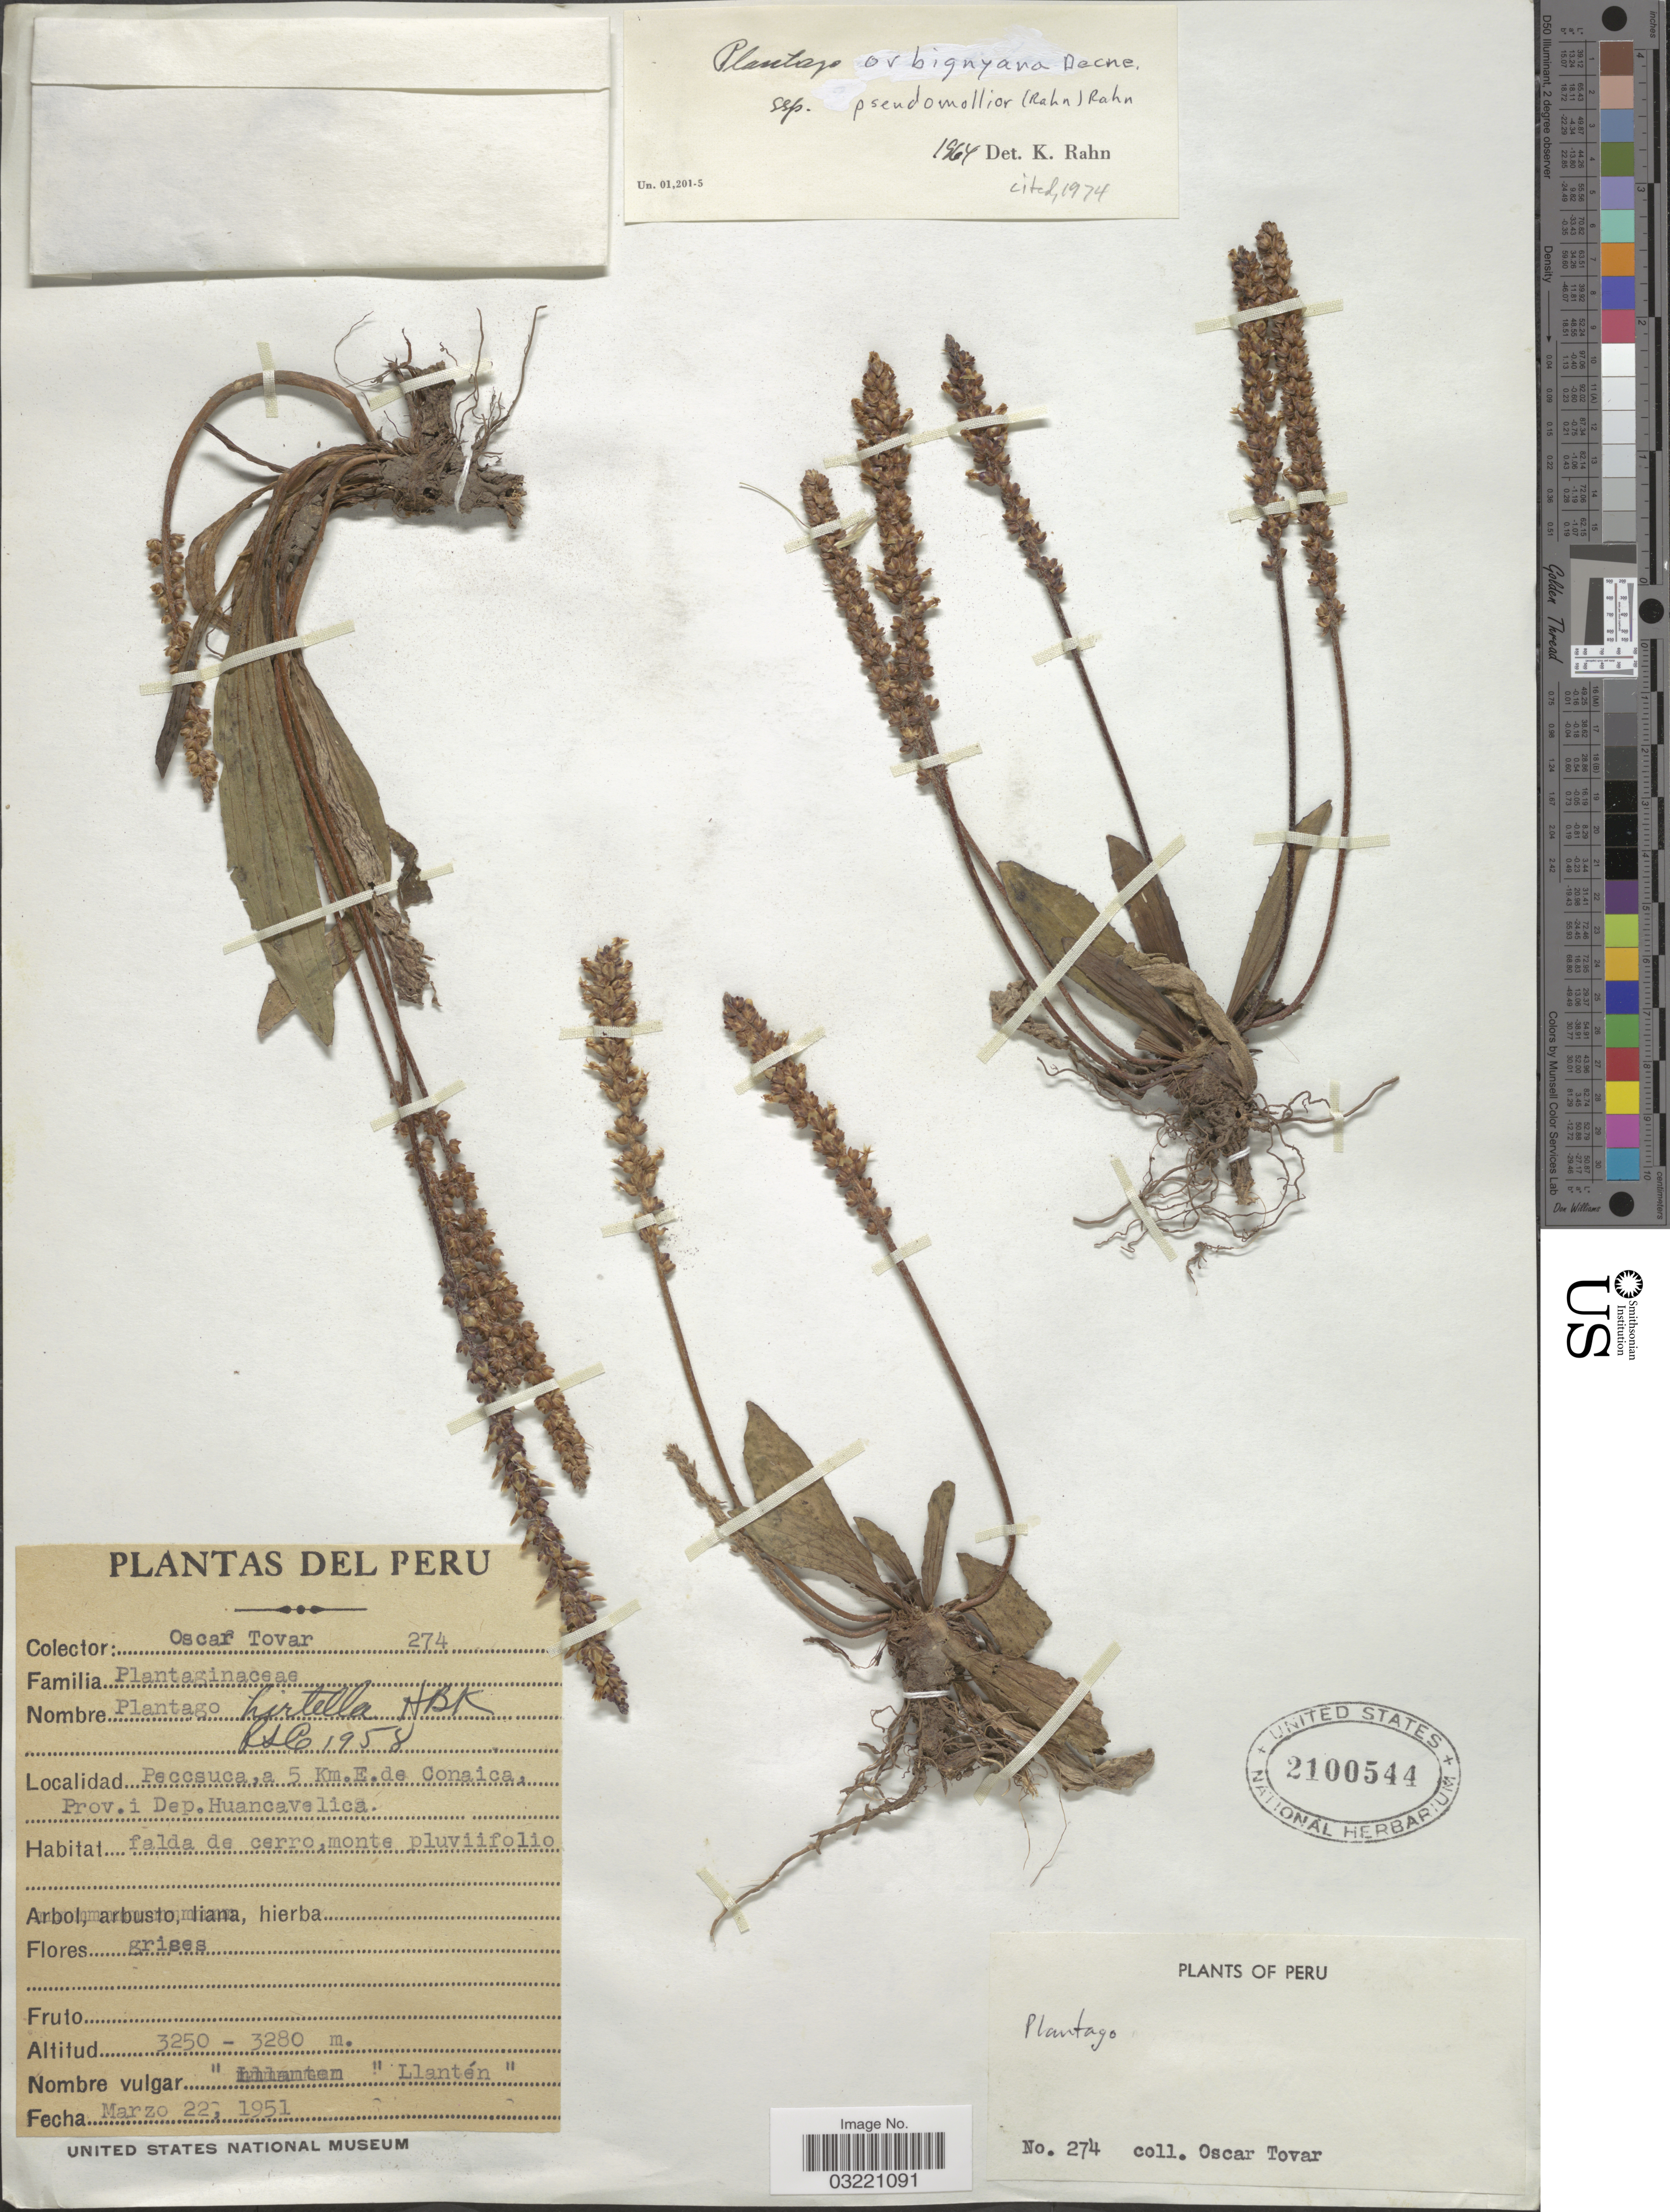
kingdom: Plantae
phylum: Tracheophyta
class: Magnoliopsida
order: Lamiales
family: Plantaginaceae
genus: Plantago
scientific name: Plantago orbignyana subsp. pseudomollior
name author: (Rahn) Rahn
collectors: Ó. Tovar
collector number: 274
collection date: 1951-03-22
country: Peru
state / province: Huancavelica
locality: Peccsuca, a 5 Km. E. de Conaica. Prov. i Dep. Huancavelica.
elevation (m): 3250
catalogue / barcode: US 2100544